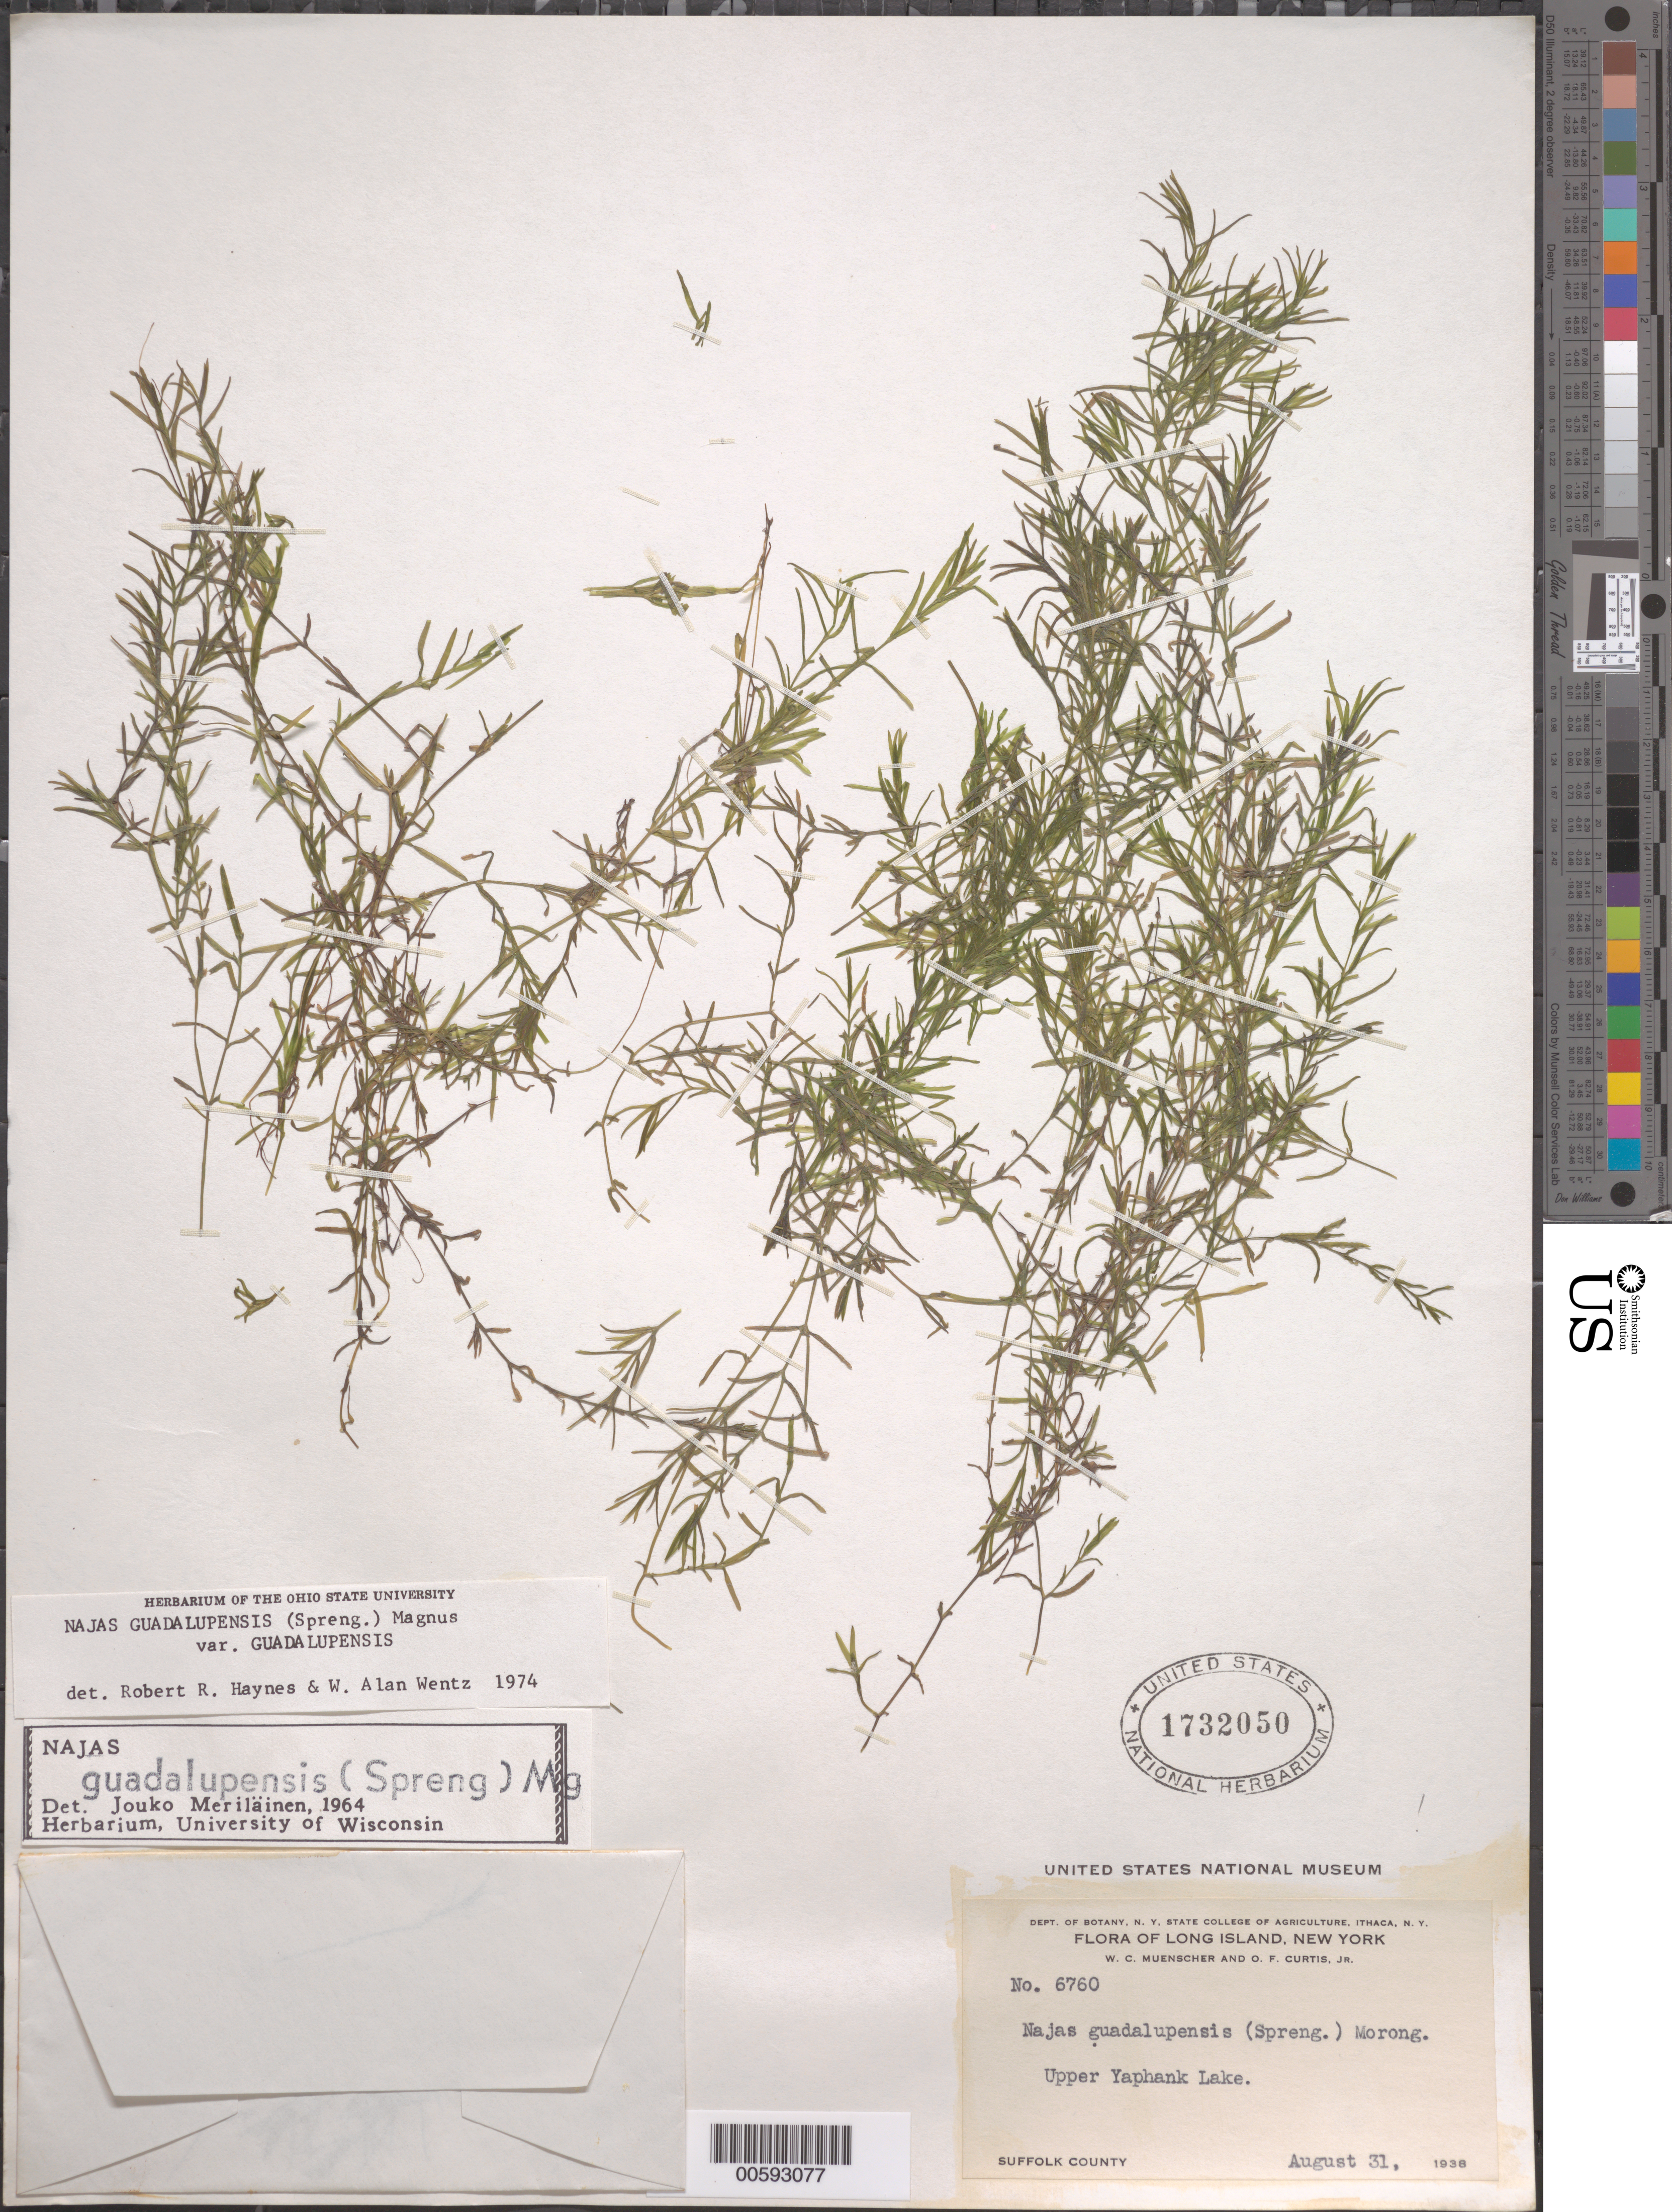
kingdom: Plantae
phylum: Tracheophyta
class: Liliopsida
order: Alismatales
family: Hydrocharitaceae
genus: Najas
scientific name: Najas guadalupensis var. guadalupensis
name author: (Spreng.) Magnus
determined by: Haynes, R. R.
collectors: W. Muenscher & O. Curtis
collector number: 6760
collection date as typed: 31 Aug 1938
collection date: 1938-08-31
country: United States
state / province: New York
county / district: Suffolk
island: Long Island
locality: Upper Yaphank Lake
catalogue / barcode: US 1732050